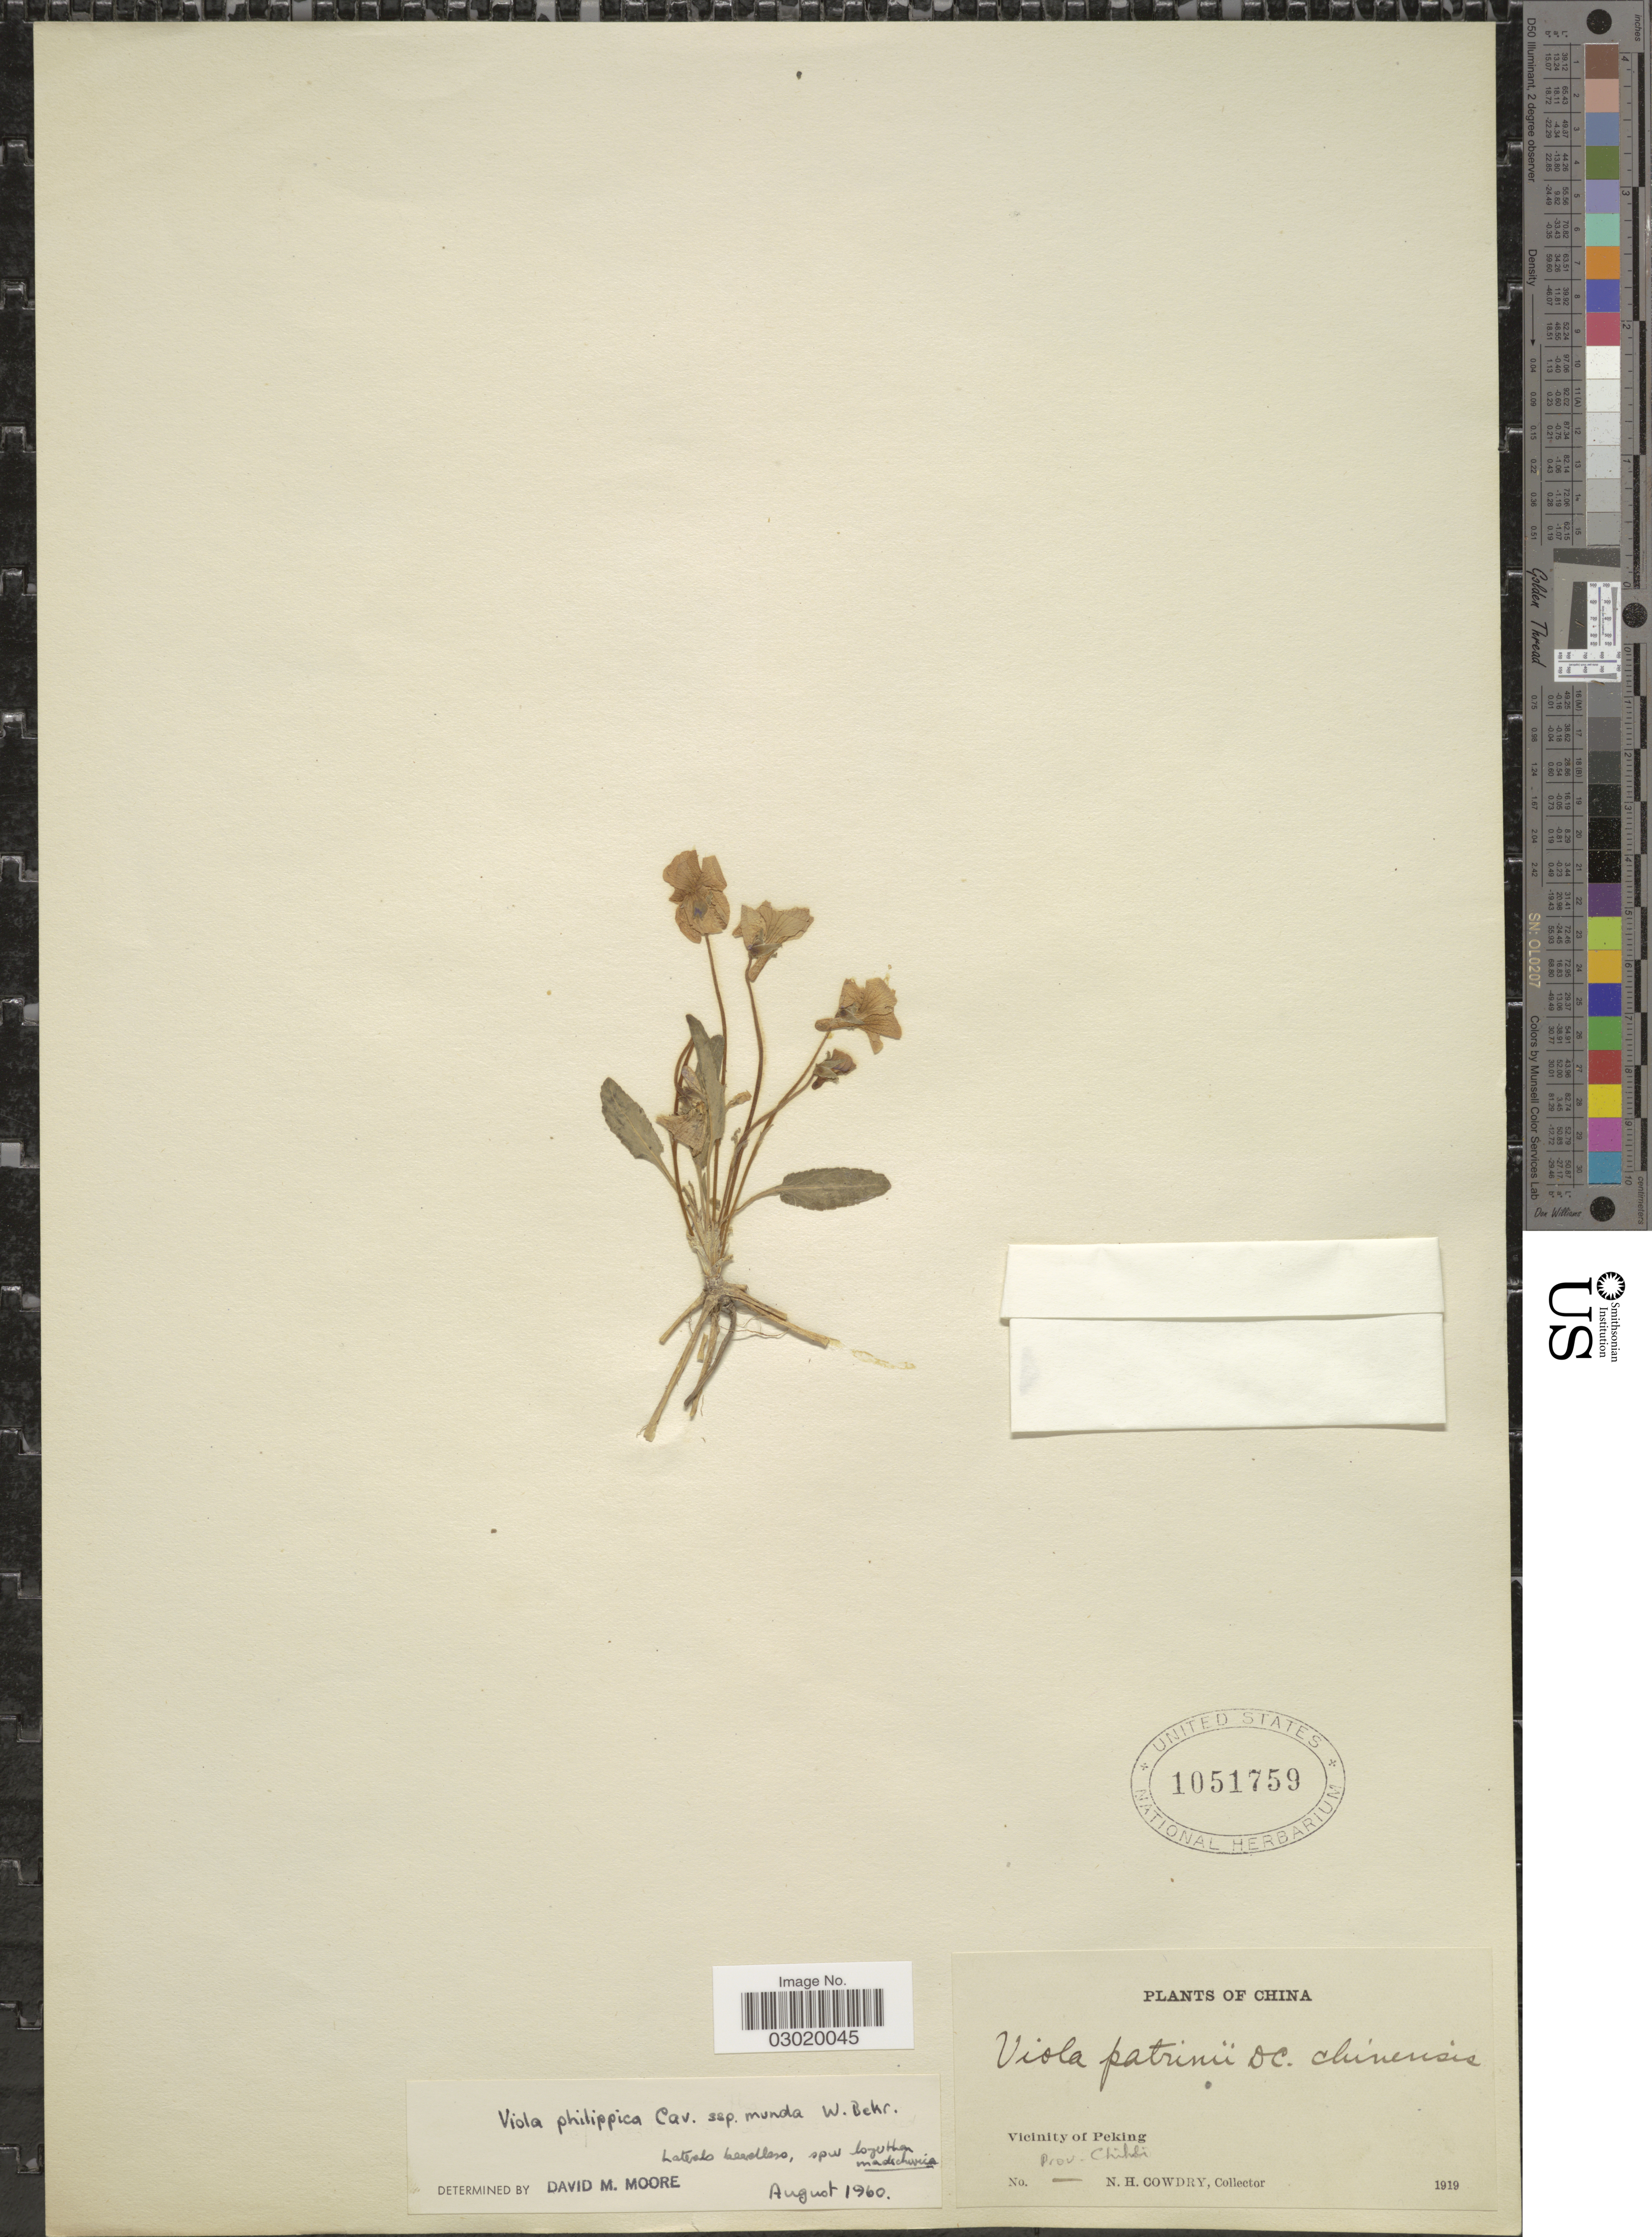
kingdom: Plantae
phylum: Tracheophyta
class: Magnoliopsida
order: Malpighiales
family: Violaceae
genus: Viola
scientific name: Viola patrinii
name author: DC.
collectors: N. H. Cowdry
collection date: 1919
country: China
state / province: Beijing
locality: Vicinity of Peking. Prov. Chihli.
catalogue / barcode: US 1051759